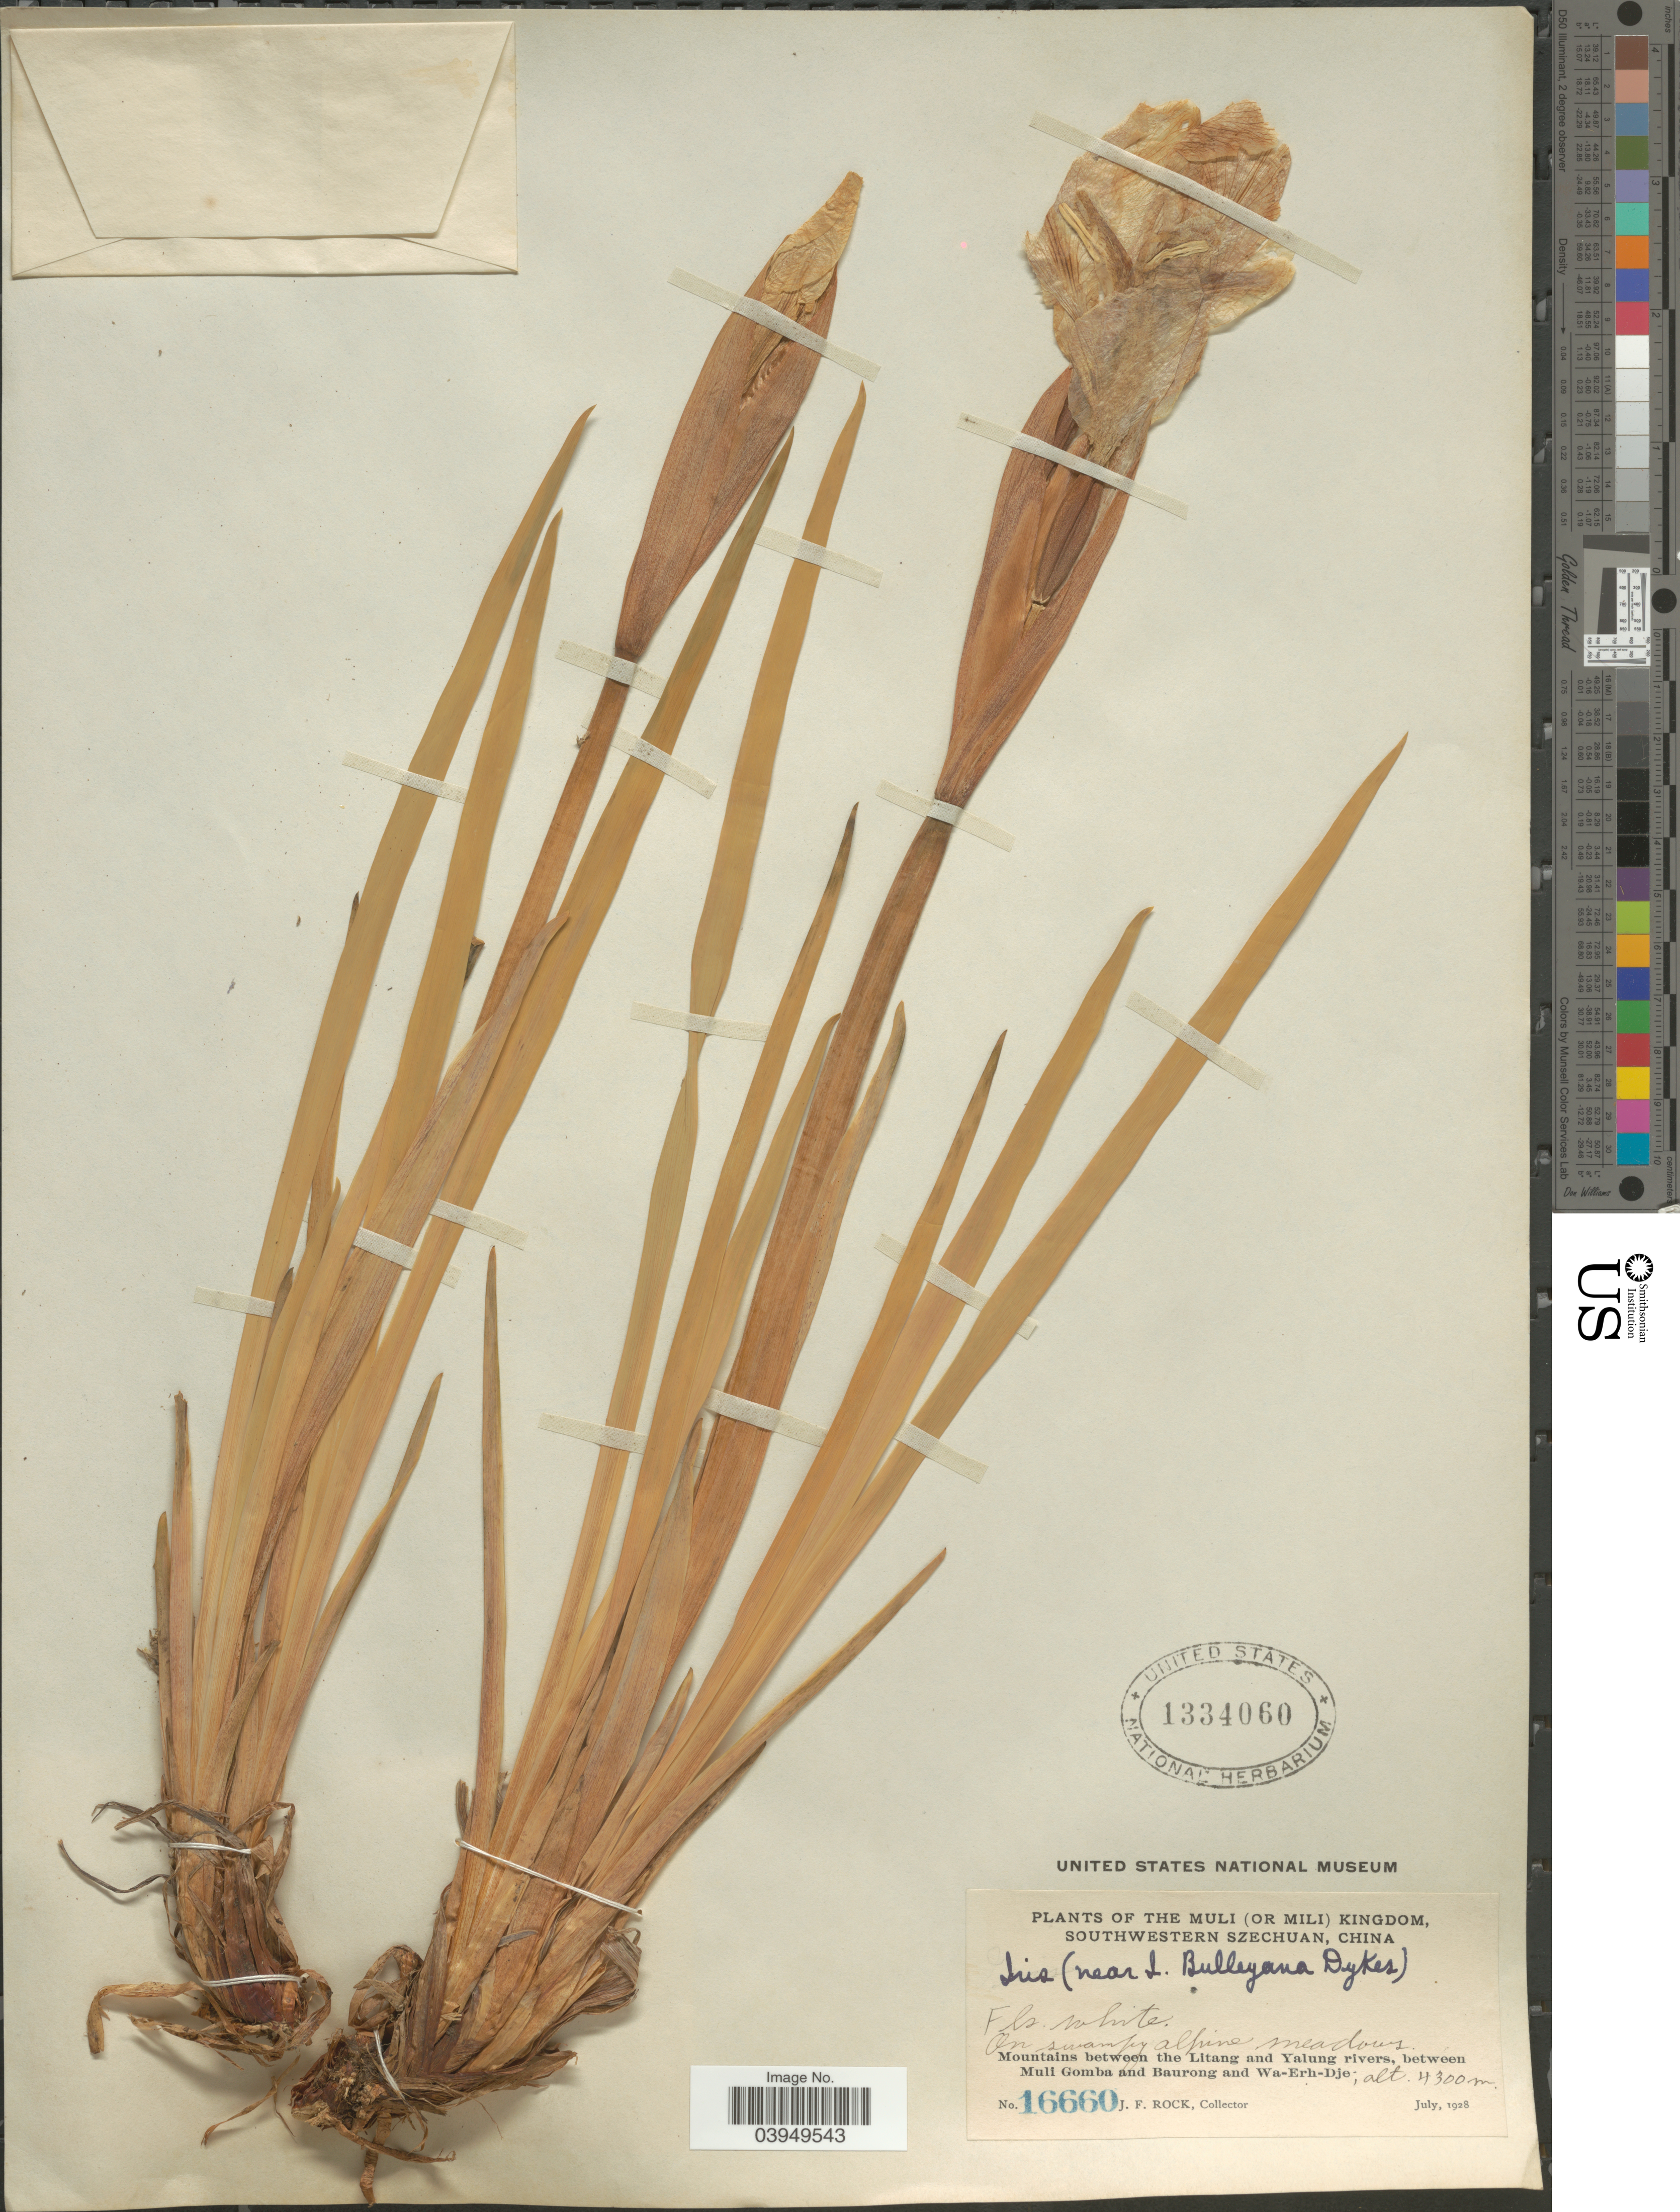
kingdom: Plantae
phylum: Tracheophyta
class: Liliopsida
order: Asparagales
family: Iridaceae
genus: Iris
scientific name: Iris bulleyana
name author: Dykes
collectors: J. Rock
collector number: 16660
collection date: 1928-07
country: China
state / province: Sichuan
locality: Muli (or Mili) Kingdom, Southwestern Szechuan. Mountains between the Litang and Yalung rivers, between Muli Gomba and Baurong and Wa-Erh-Dje.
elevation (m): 4300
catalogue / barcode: US 1334060